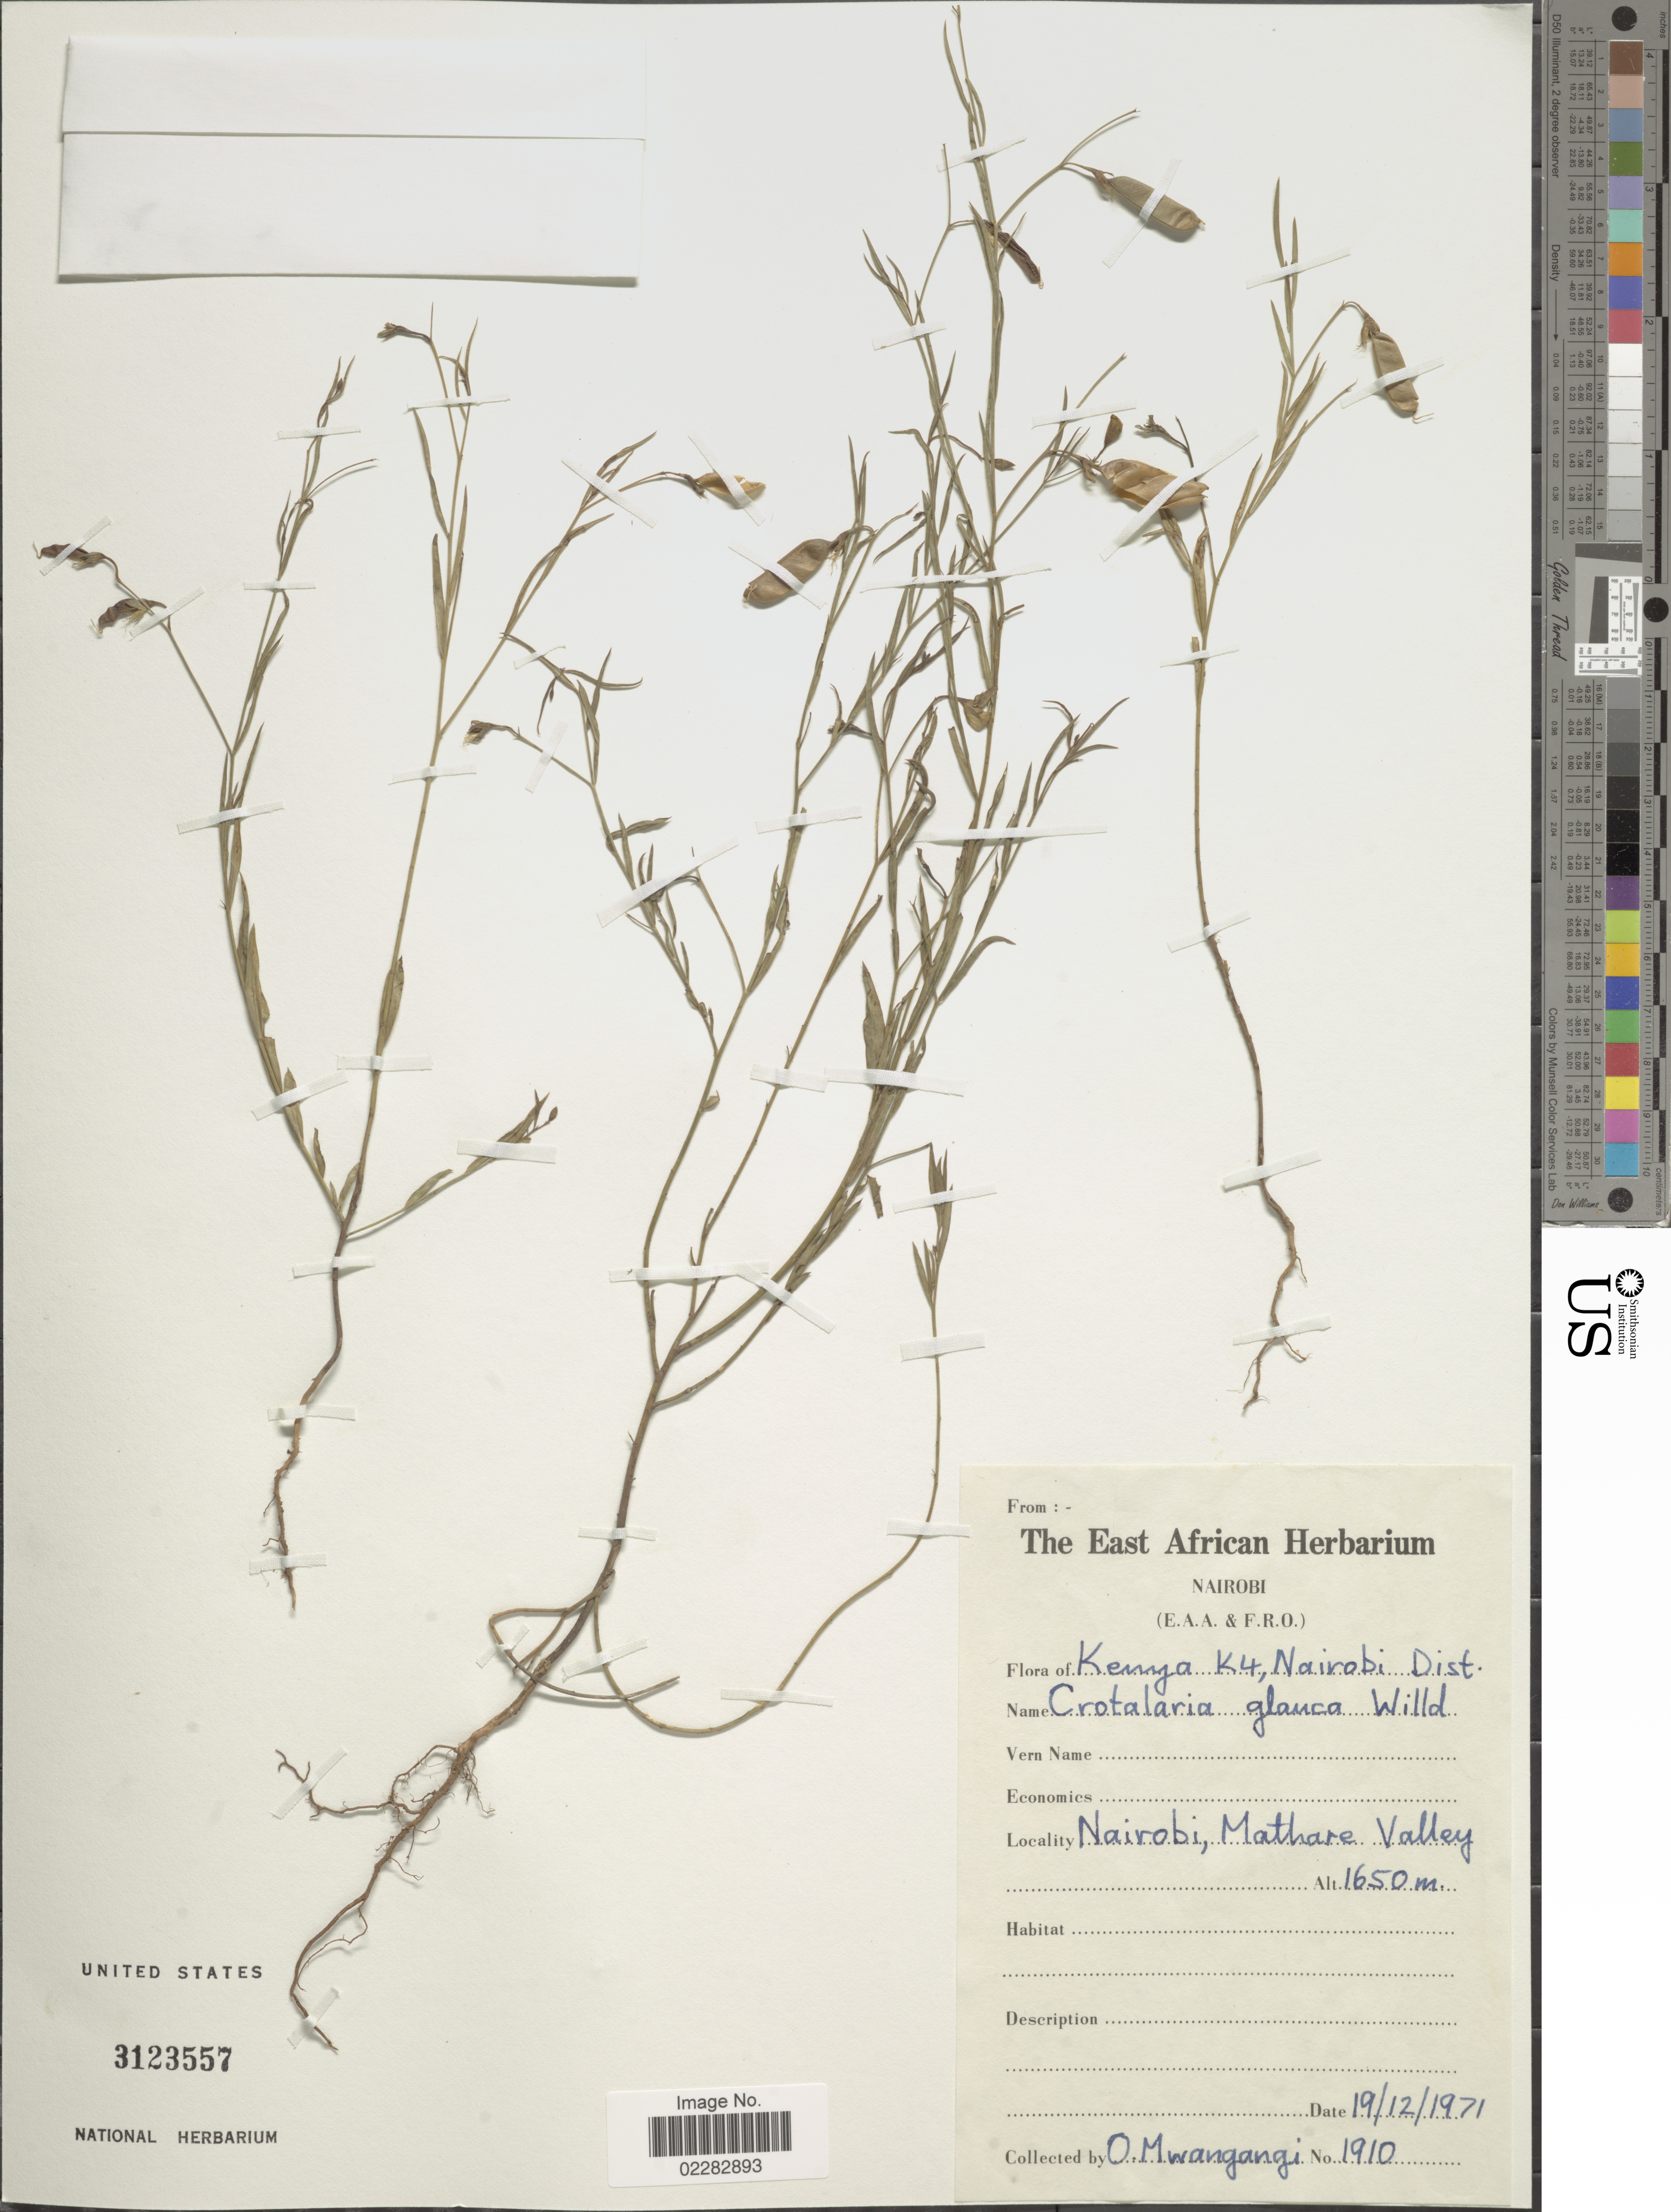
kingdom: Plantae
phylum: Tracheophyta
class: Magnoliopsida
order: Fabales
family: Fabaceae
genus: Crotalaria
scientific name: Crotalaria glauca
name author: Willd.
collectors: O. M. Mwangangi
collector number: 1910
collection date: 1971-12-19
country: Kenya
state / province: Nairobi Area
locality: Kenya K4, Nairobi Dist, Mathare Valley.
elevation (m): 1650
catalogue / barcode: US 3123557